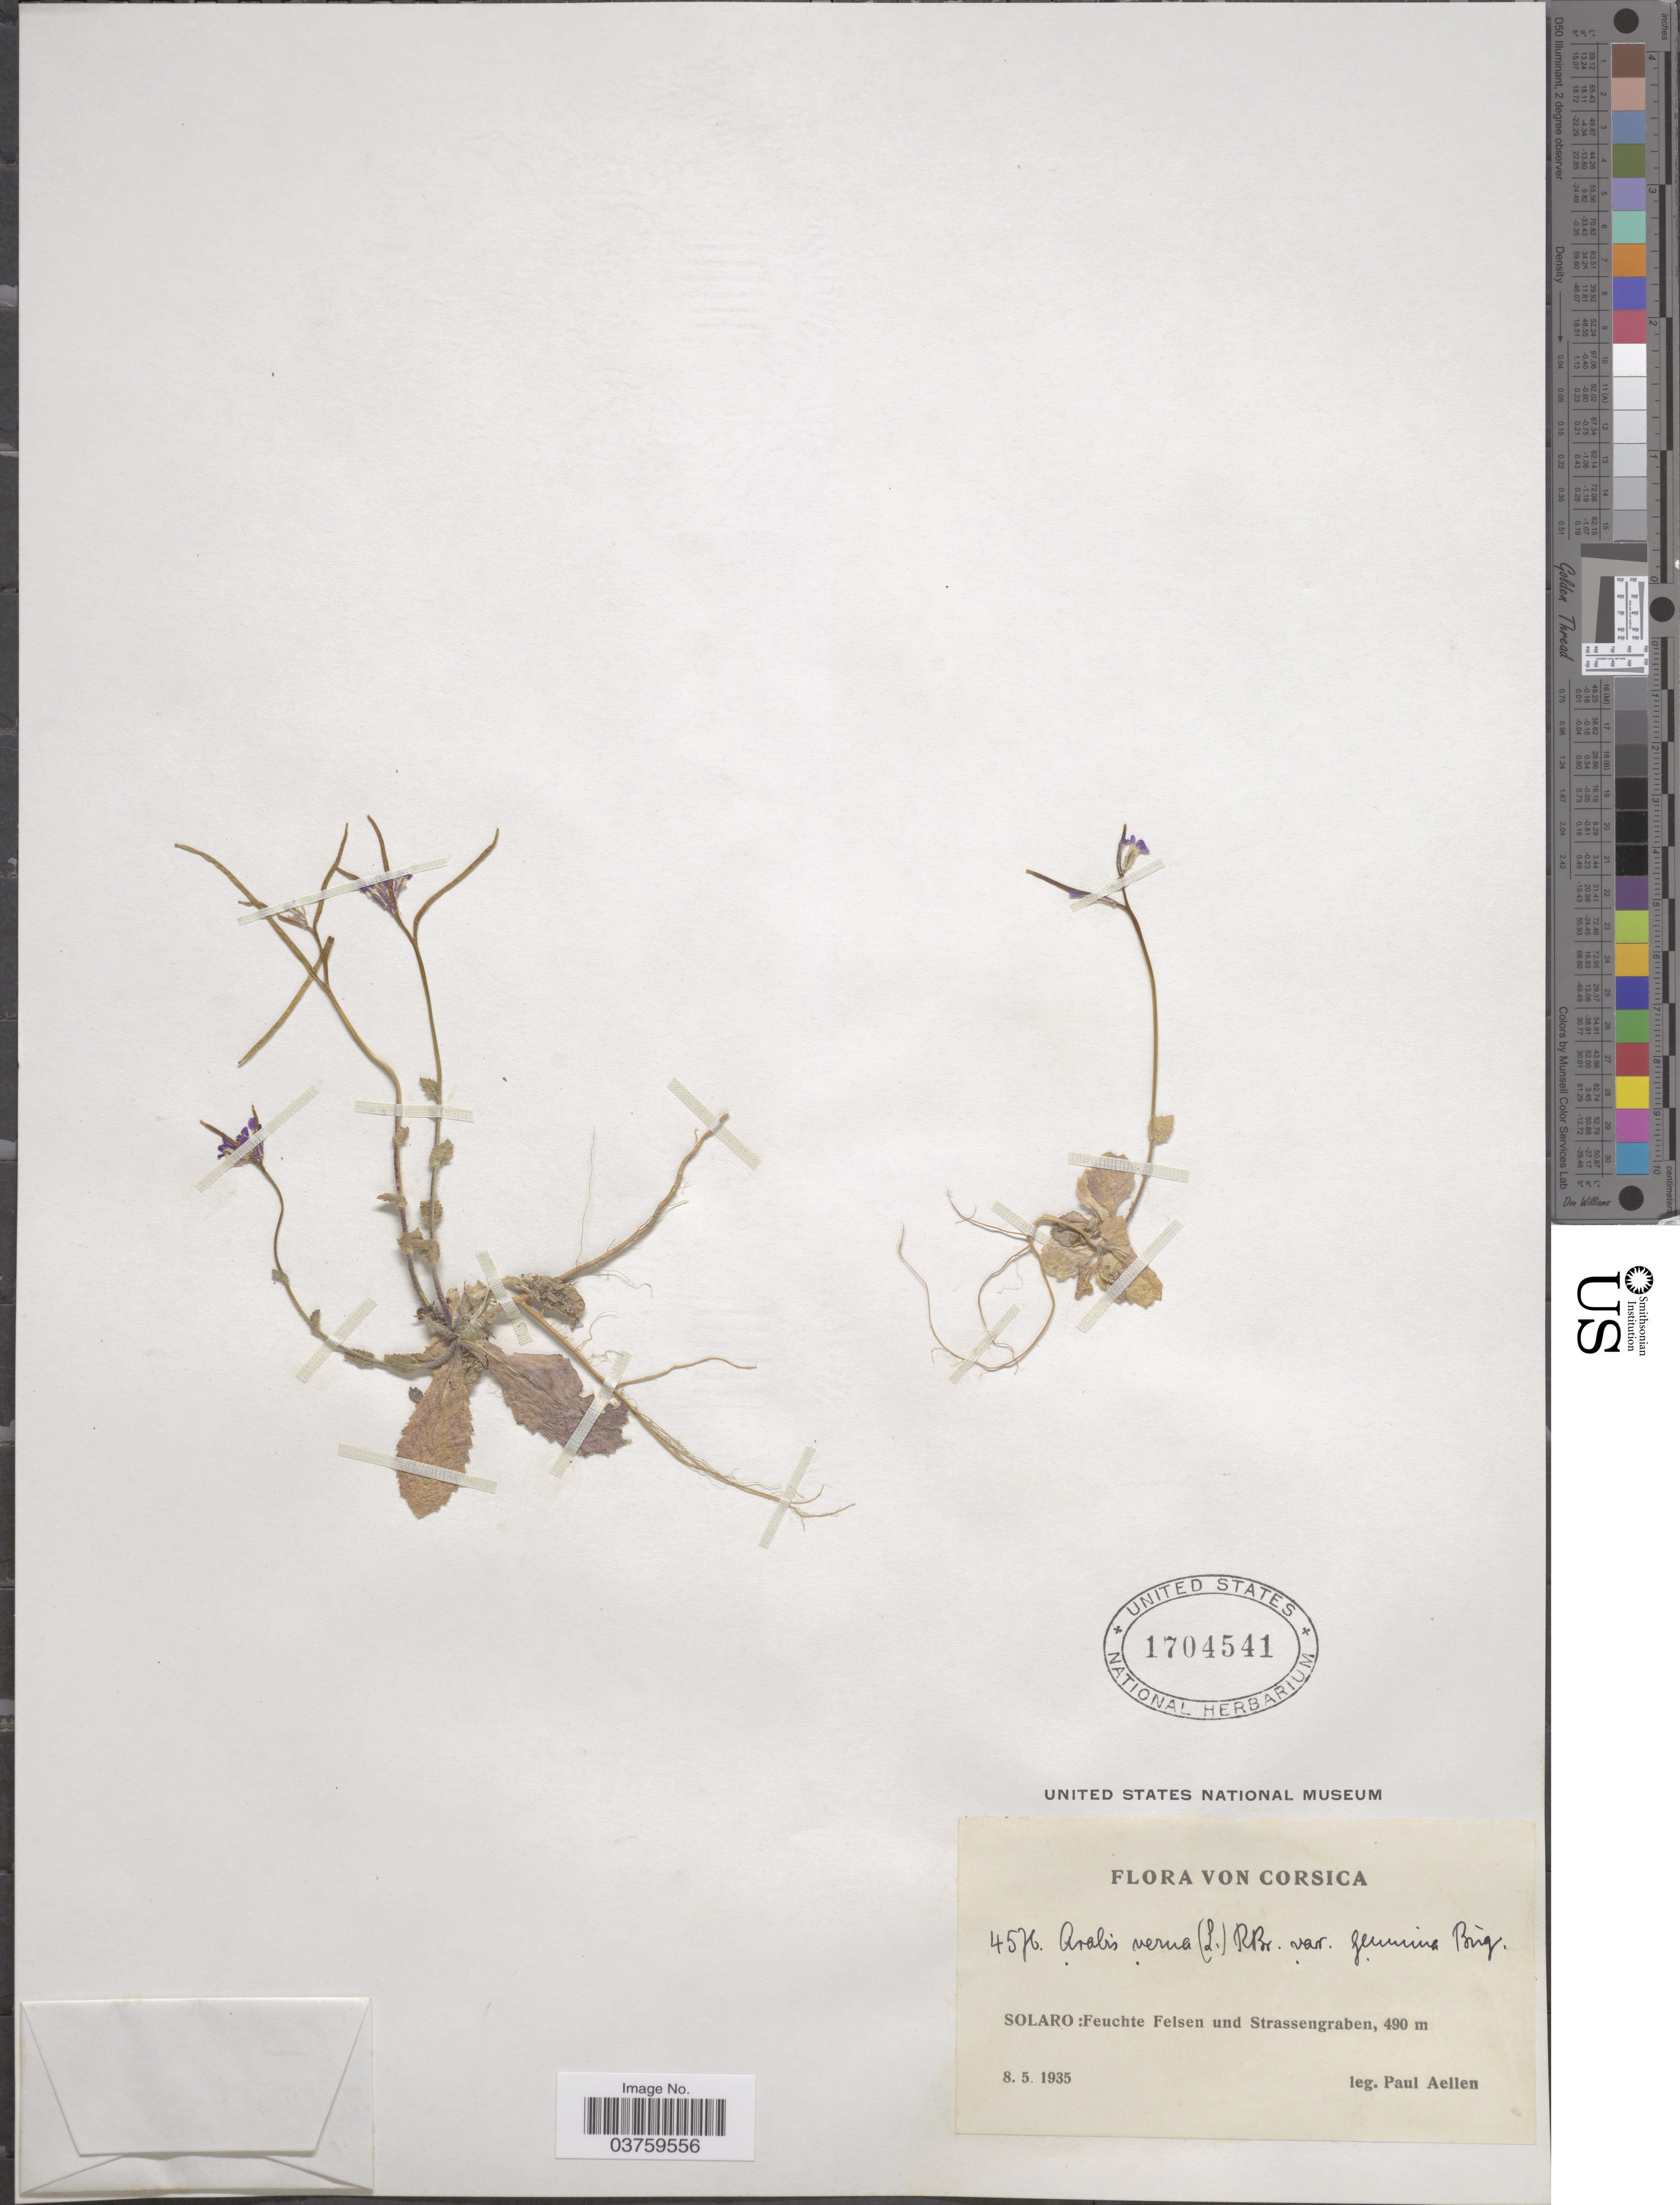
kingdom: Plantae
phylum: Tracheophyta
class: Magnoliopsida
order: Brassicales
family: Brassicaceae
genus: Arabis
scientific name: Arabis verna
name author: W.T. Aiton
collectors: P. Aellen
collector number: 4576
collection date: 1935-05-08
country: France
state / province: Corsica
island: Corse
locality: Corsica. Solaro: Feuchte Felsen und Strassengraben.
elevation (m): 490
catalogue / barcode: US 1704541